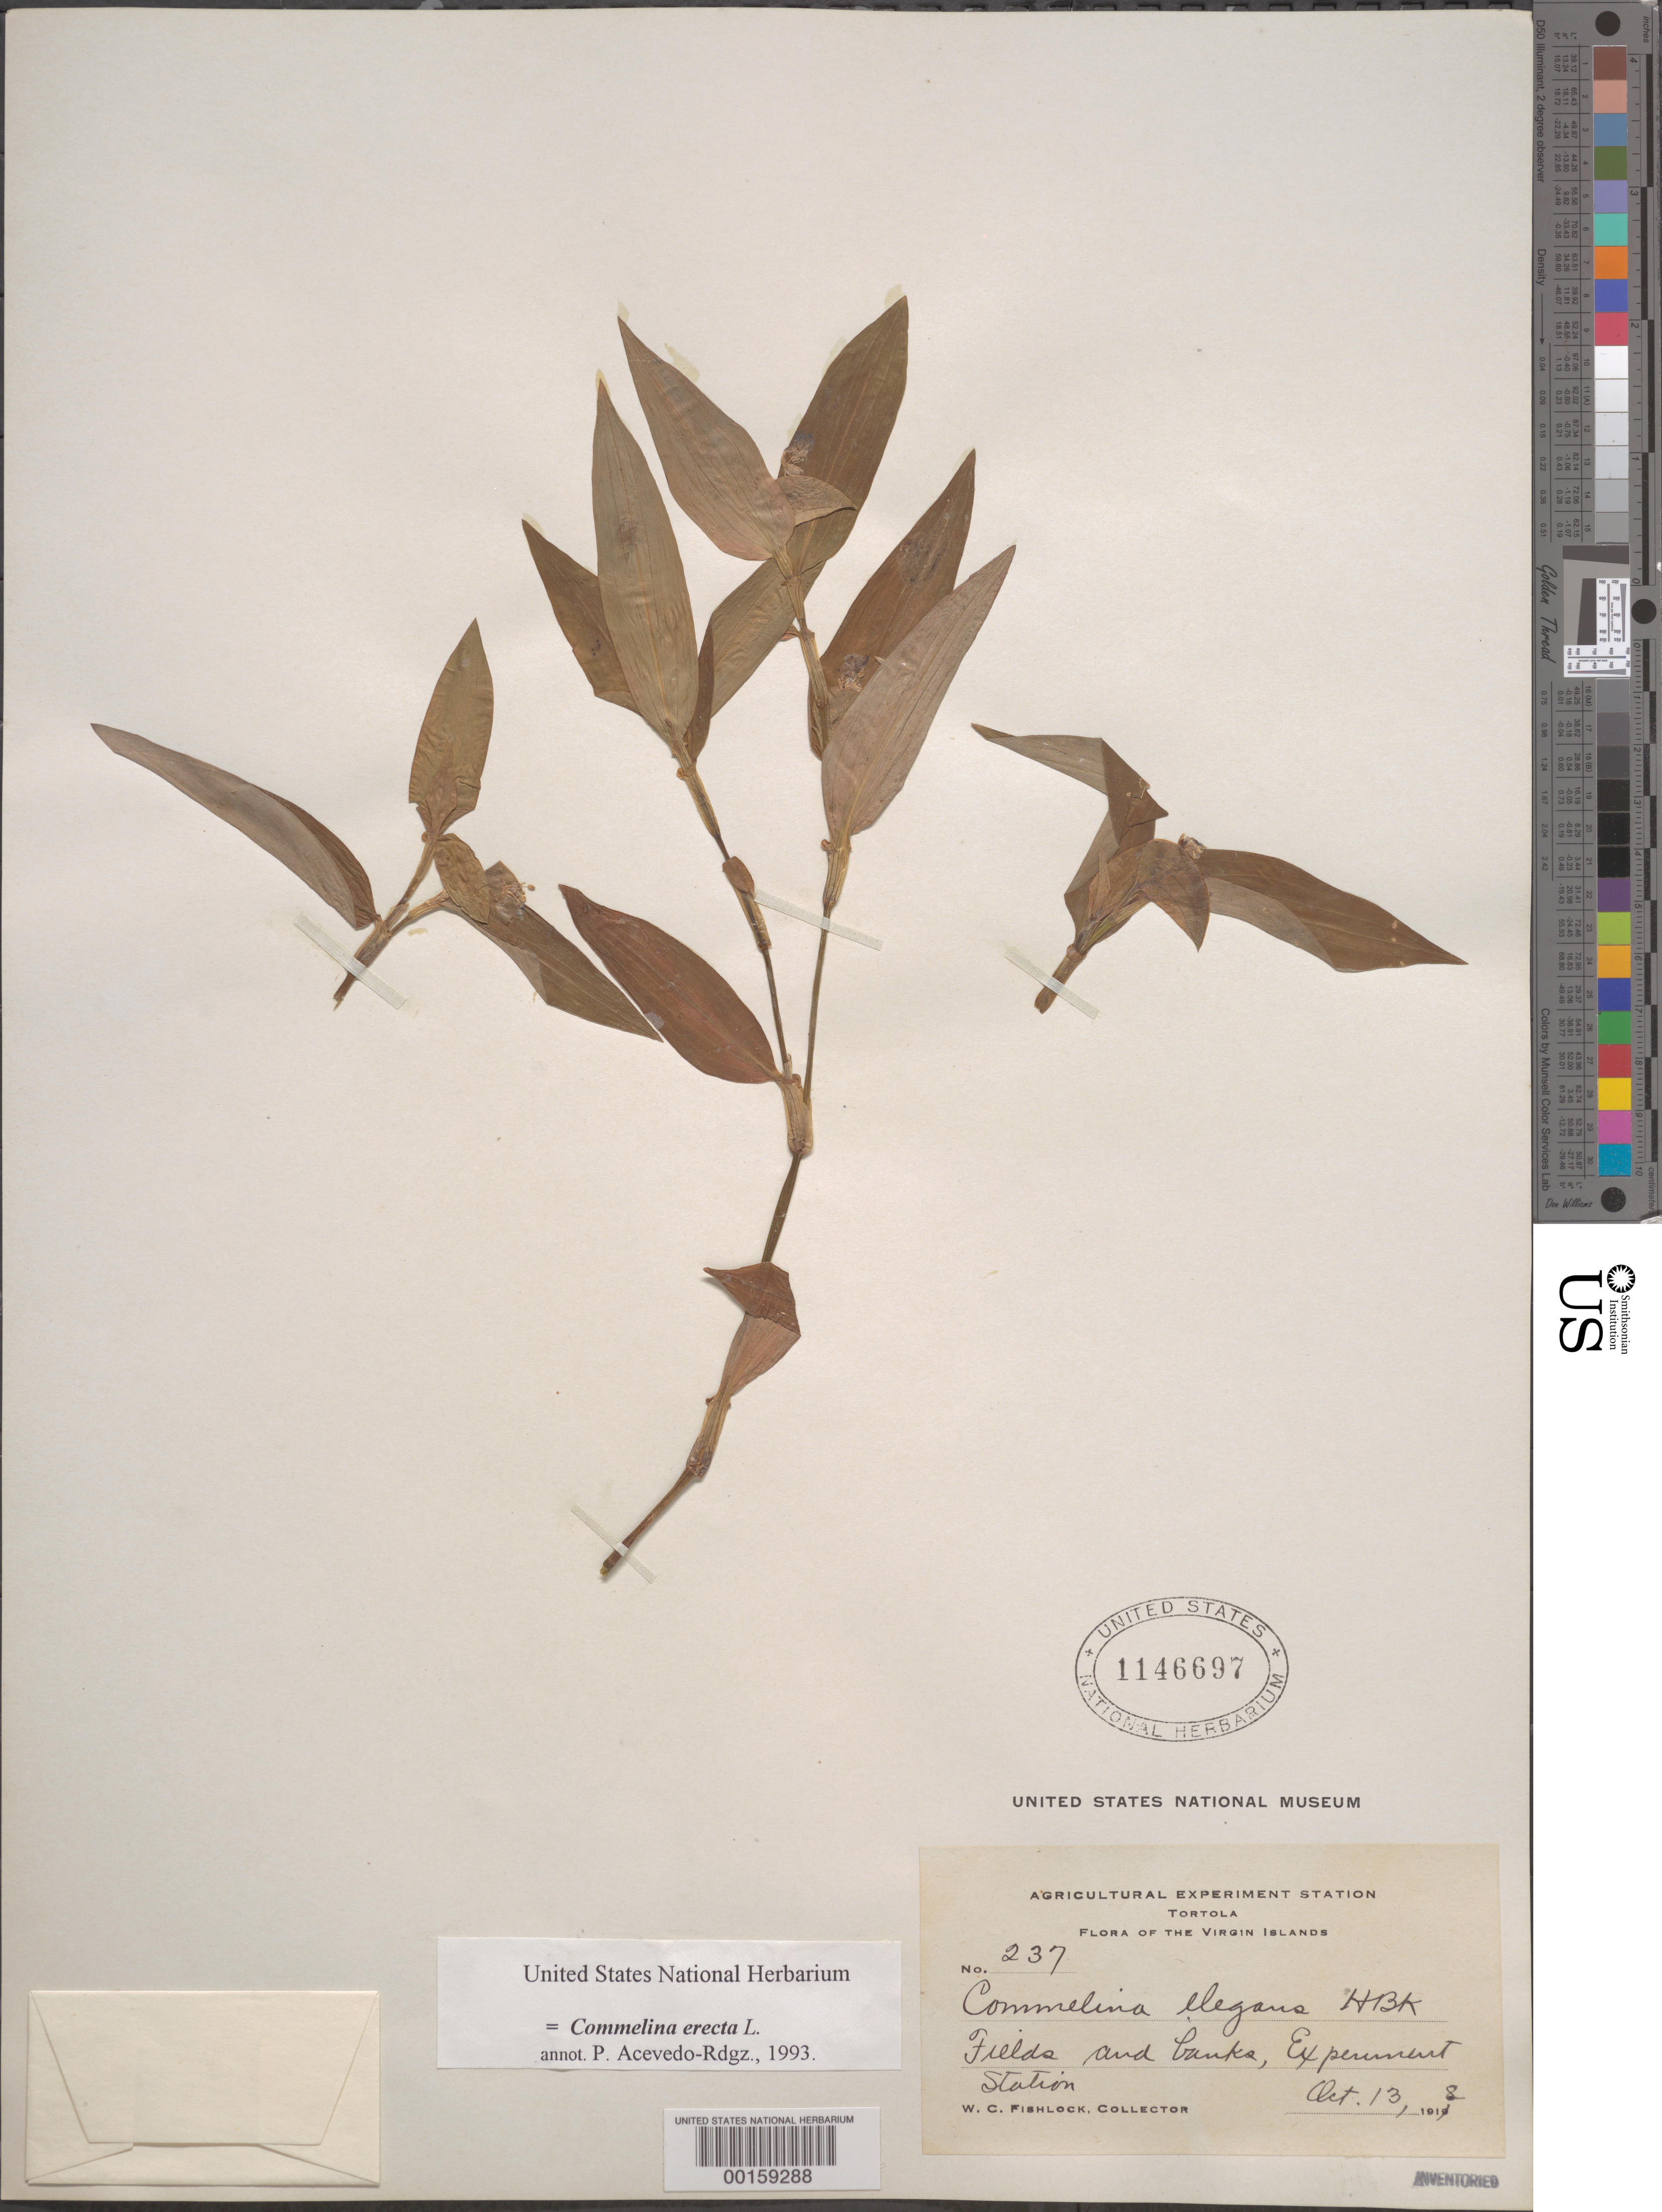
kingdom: Plantae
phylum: Tracheophyta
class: Liliopsida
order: Commelinales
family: Commelinaceae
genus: Commelina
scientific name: Commelina erecta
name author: L.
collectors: W. Fishlock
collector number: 237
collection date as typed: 13 Oct 1918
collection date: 1918-10-13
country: British Virgin Islands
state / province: Tortola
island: Tortola Island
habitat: Fields and banks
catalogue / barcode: US 1146697